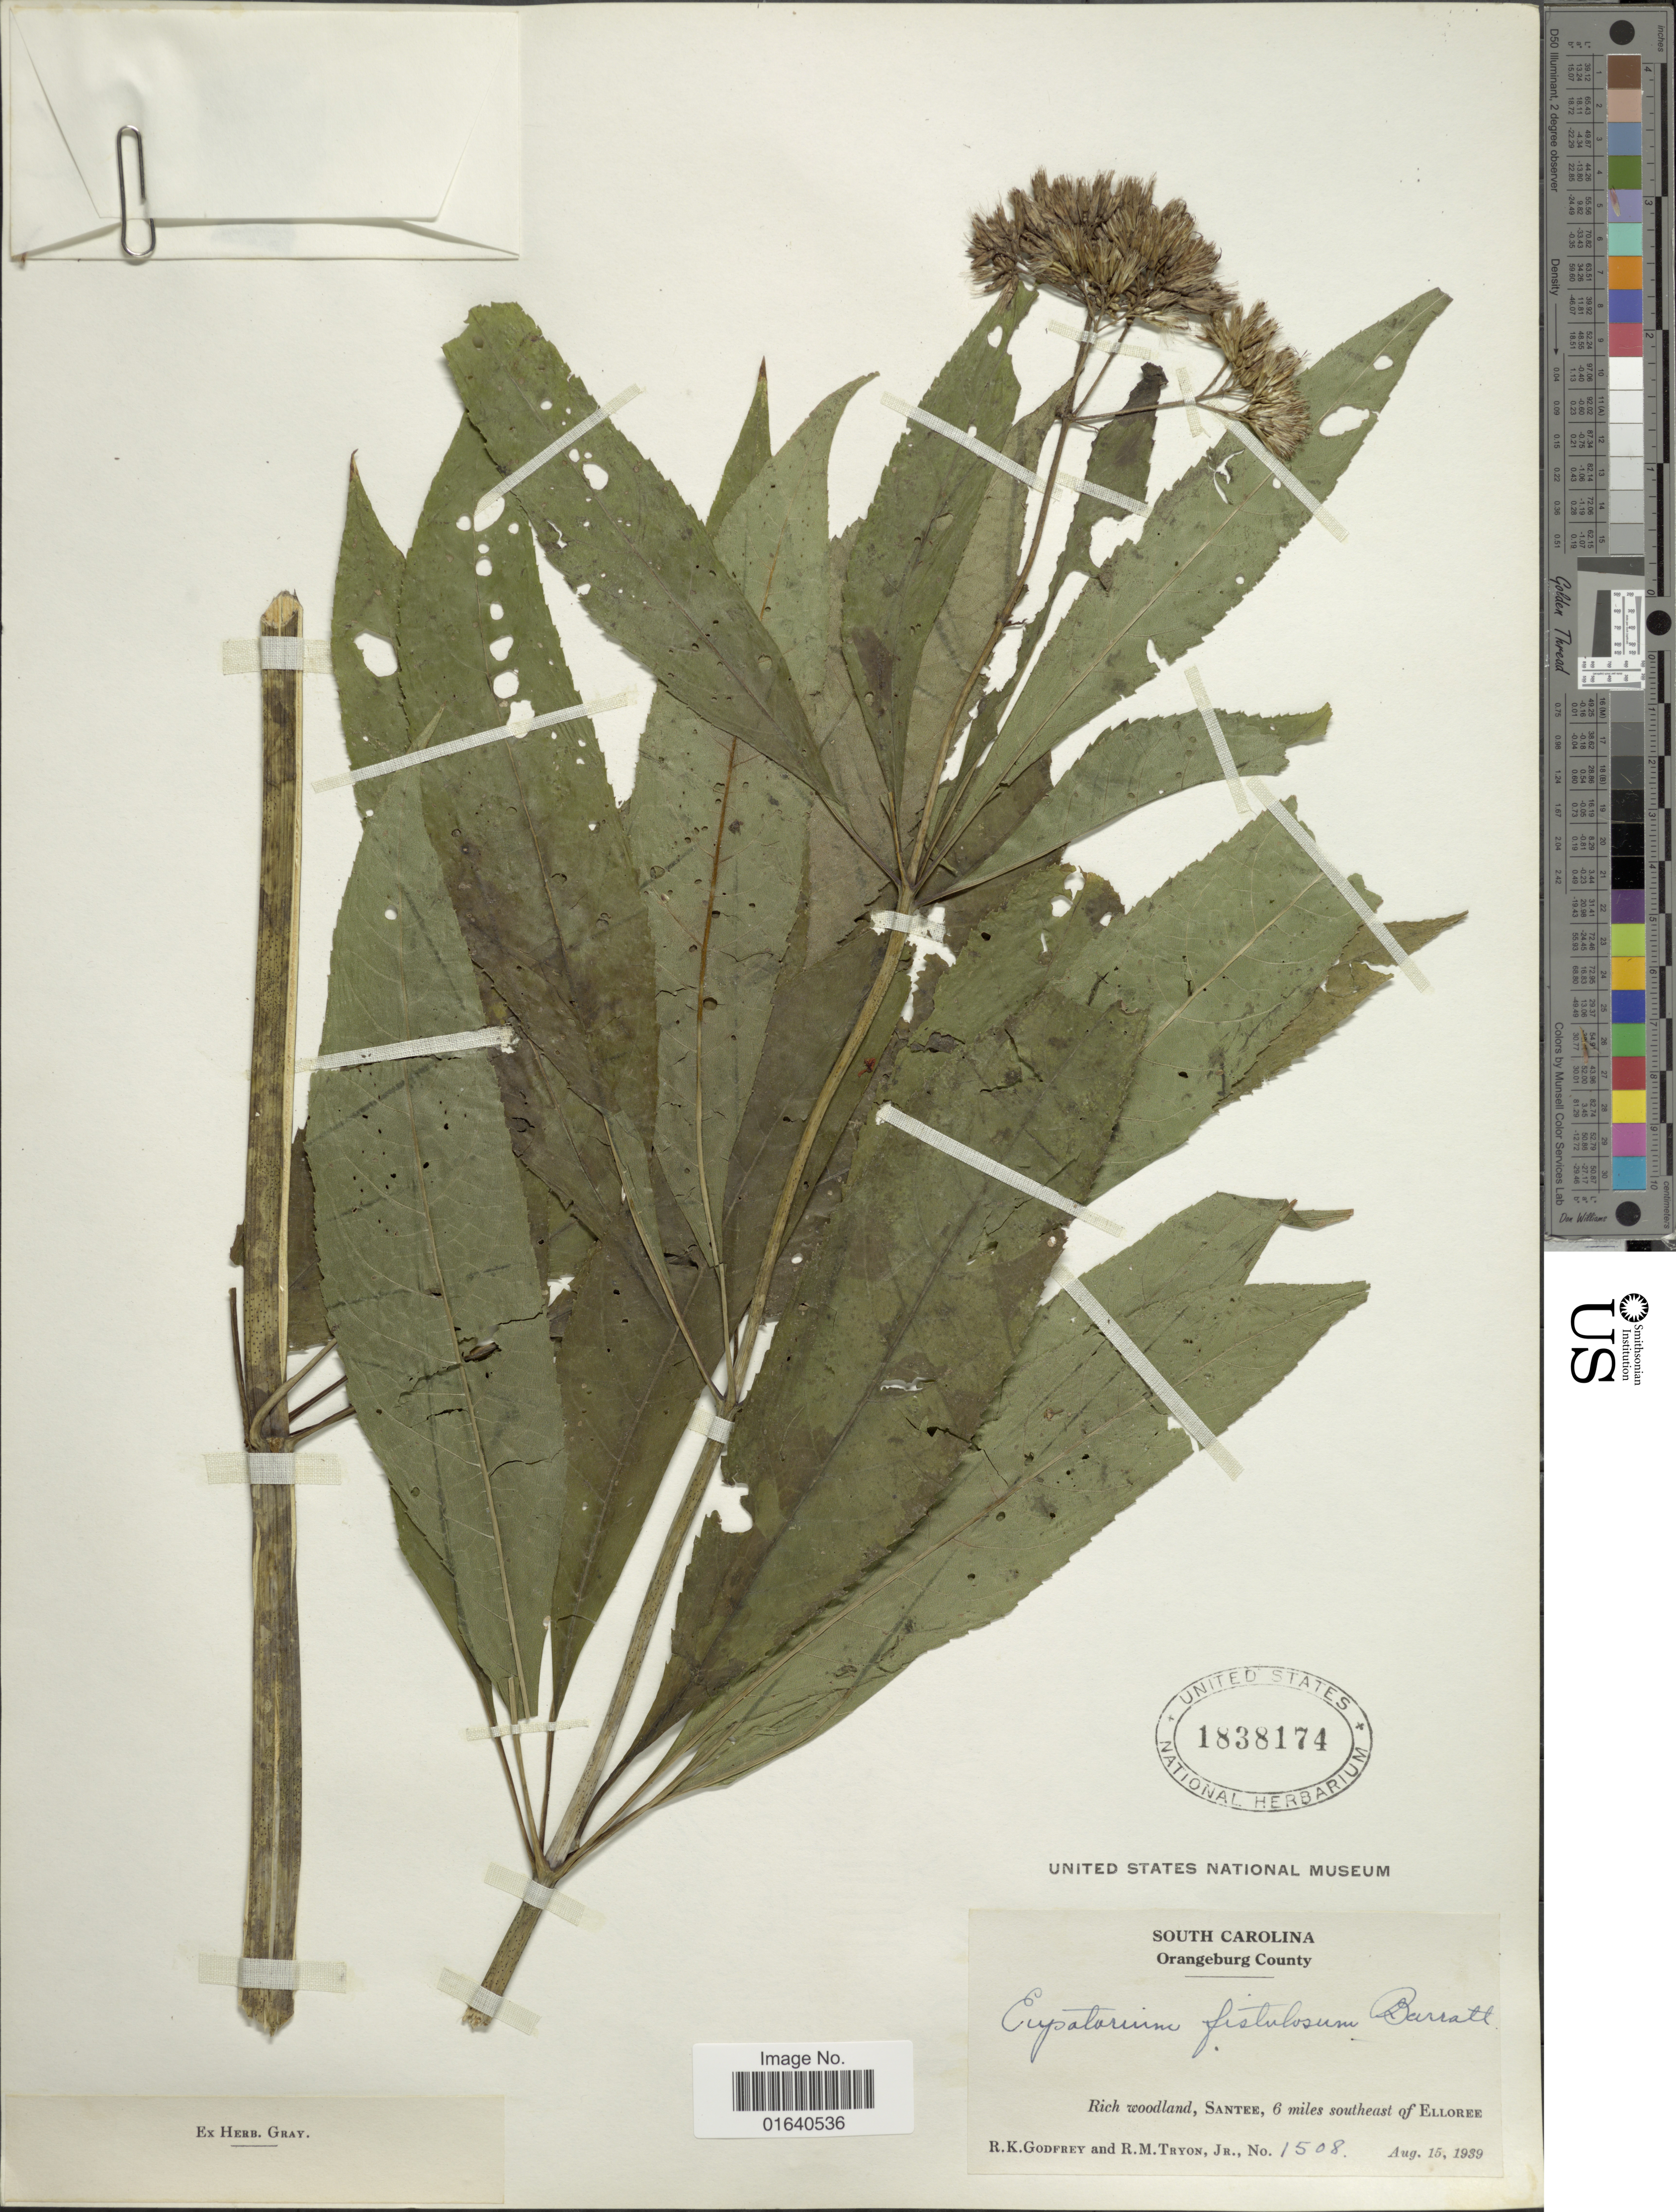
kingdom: Plantae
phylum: Tracheophyta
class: Magnoliopsida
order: Asterales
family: Asteraceae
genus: Eupatorium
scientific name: Eupatorium sp.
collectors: R. K. Godfrey & R. M. Tryon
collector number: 1508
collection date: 1939-08-15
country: United States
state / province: South Carolina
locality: Orangeburg County, Rich woodland, Santee, 6 miles southeast of Elloree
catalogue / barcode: US 1838174